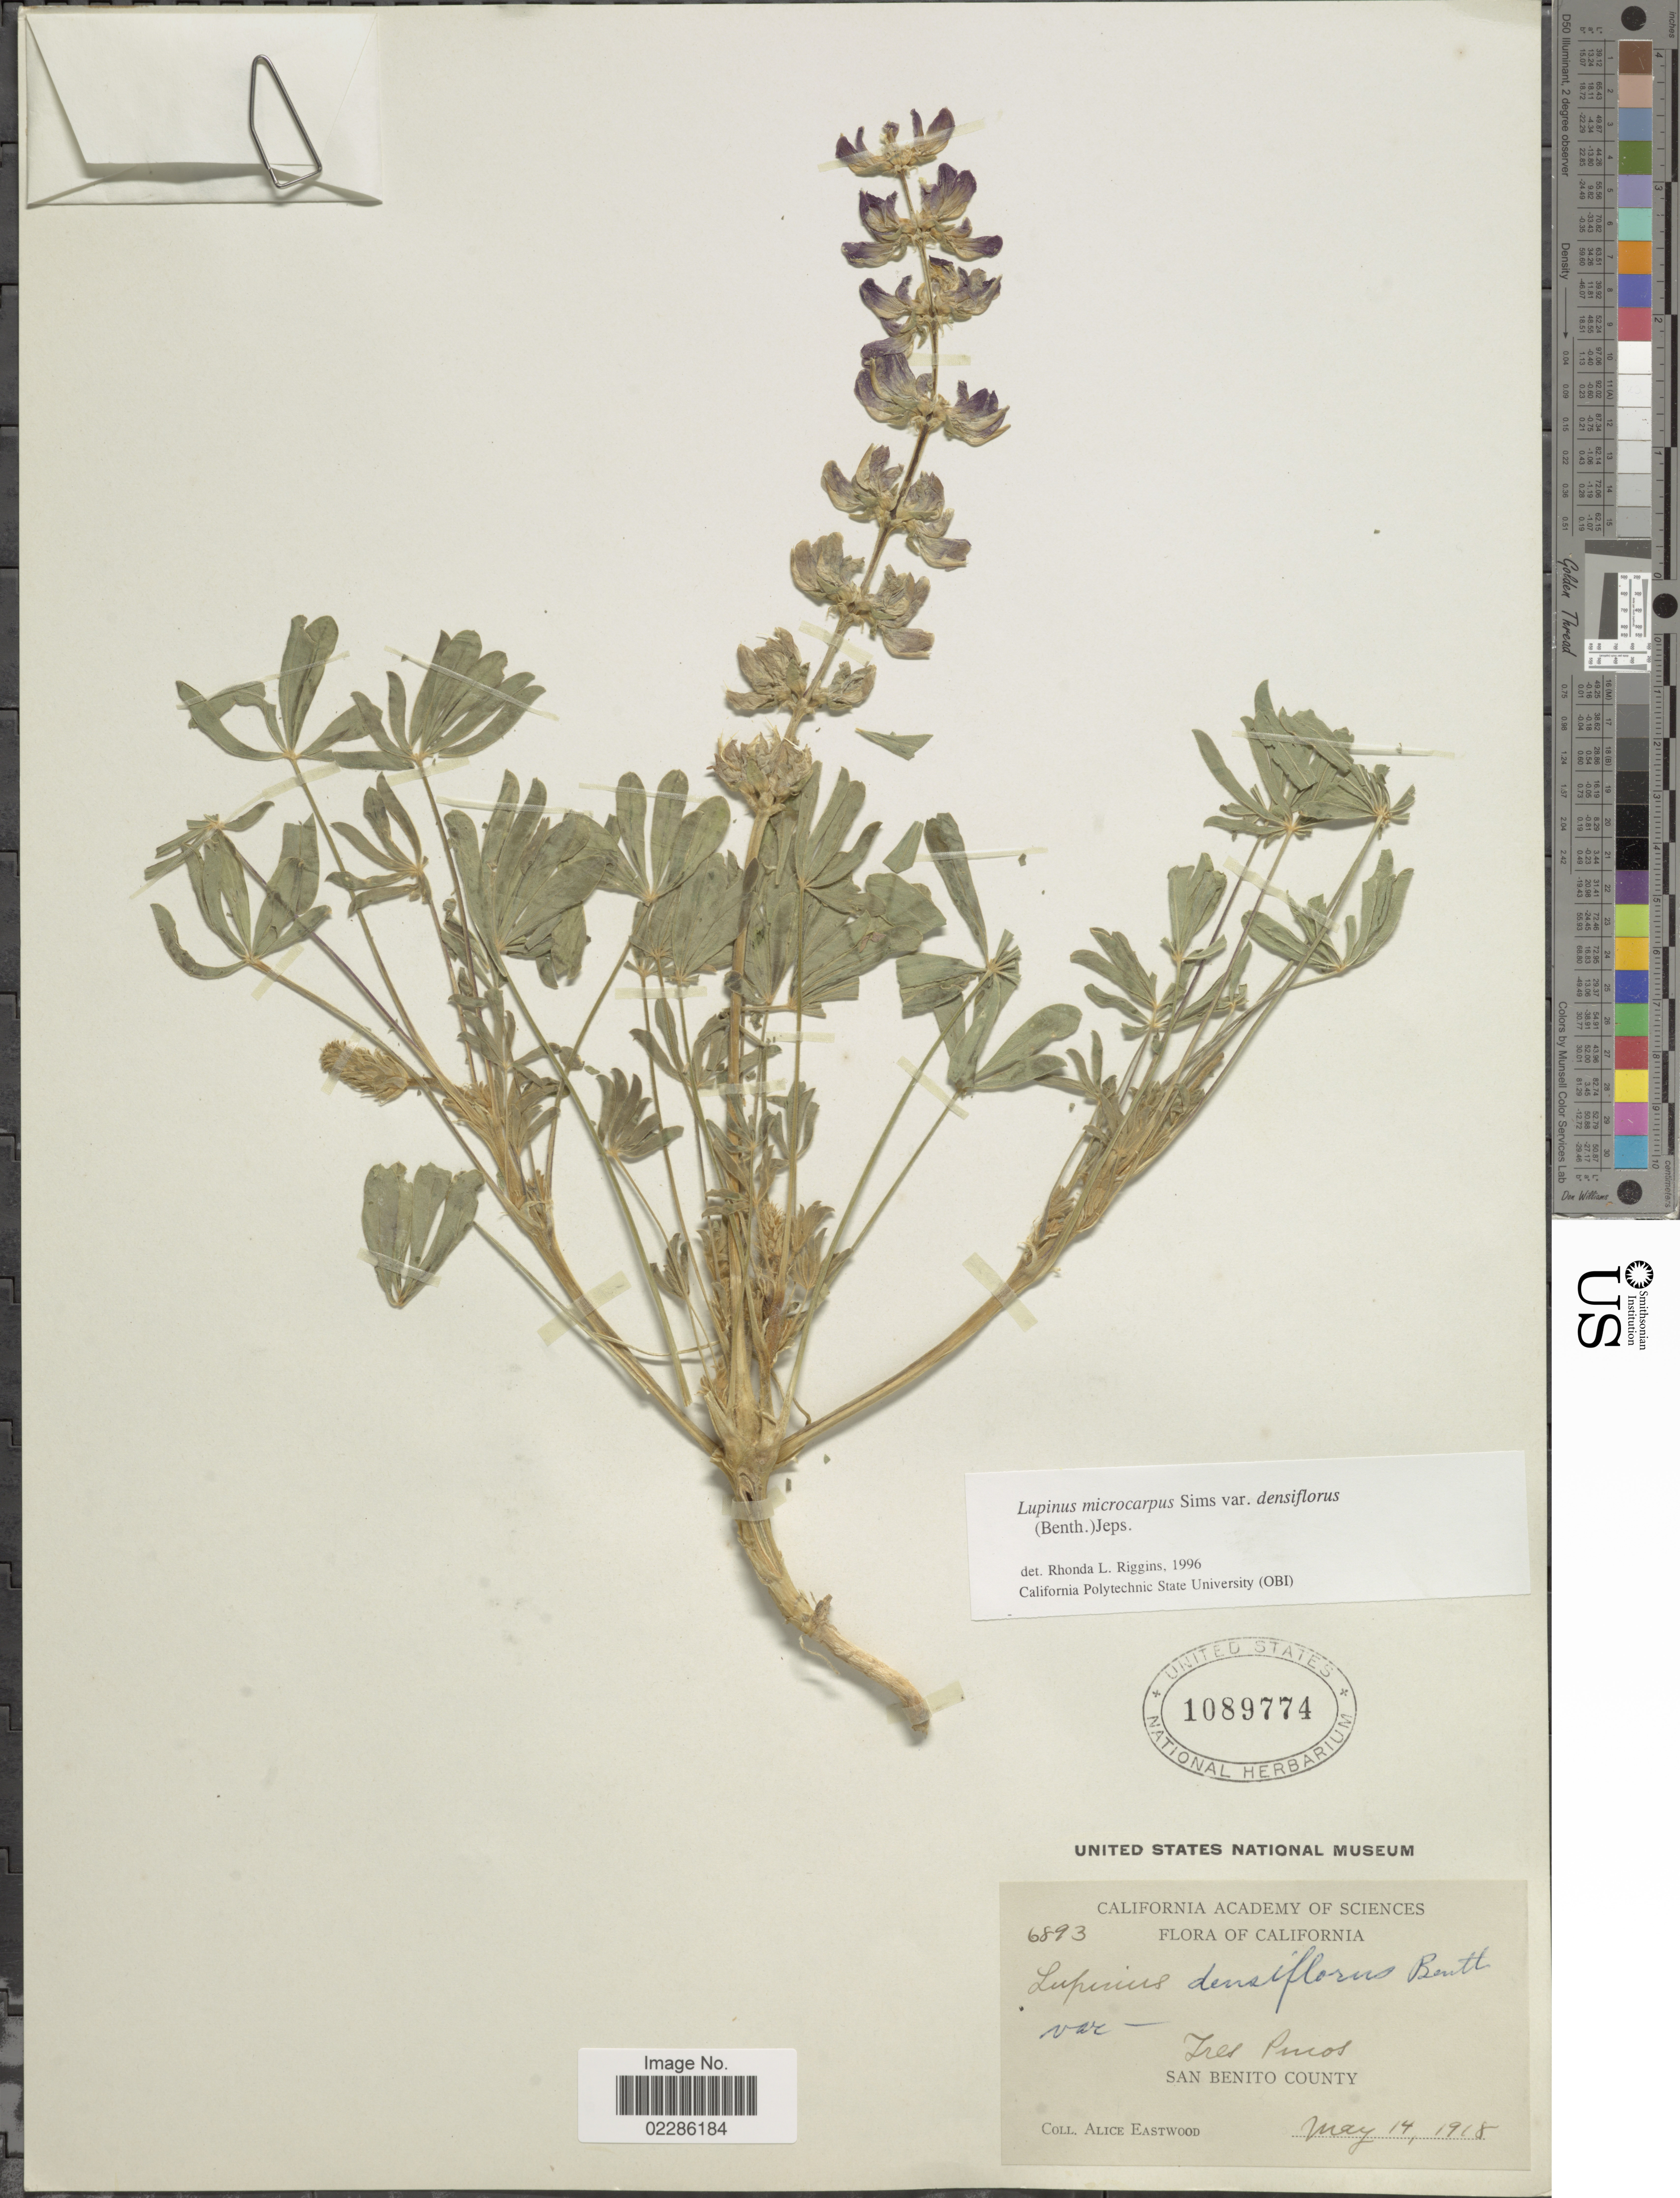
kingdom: Plantae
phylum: Tracheophyta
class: Magnoliopsida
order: Fabales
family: Fabaceae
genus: Lupinus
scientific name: Lupinus microcarpus var. densiflorus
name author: (Benth.) Jeps.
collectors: A. Eastwood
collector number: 6893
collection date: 1918-05-14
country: United States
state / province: California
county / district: San Benito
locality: Tres Pinos, San Benito County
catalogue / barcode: US 1089774